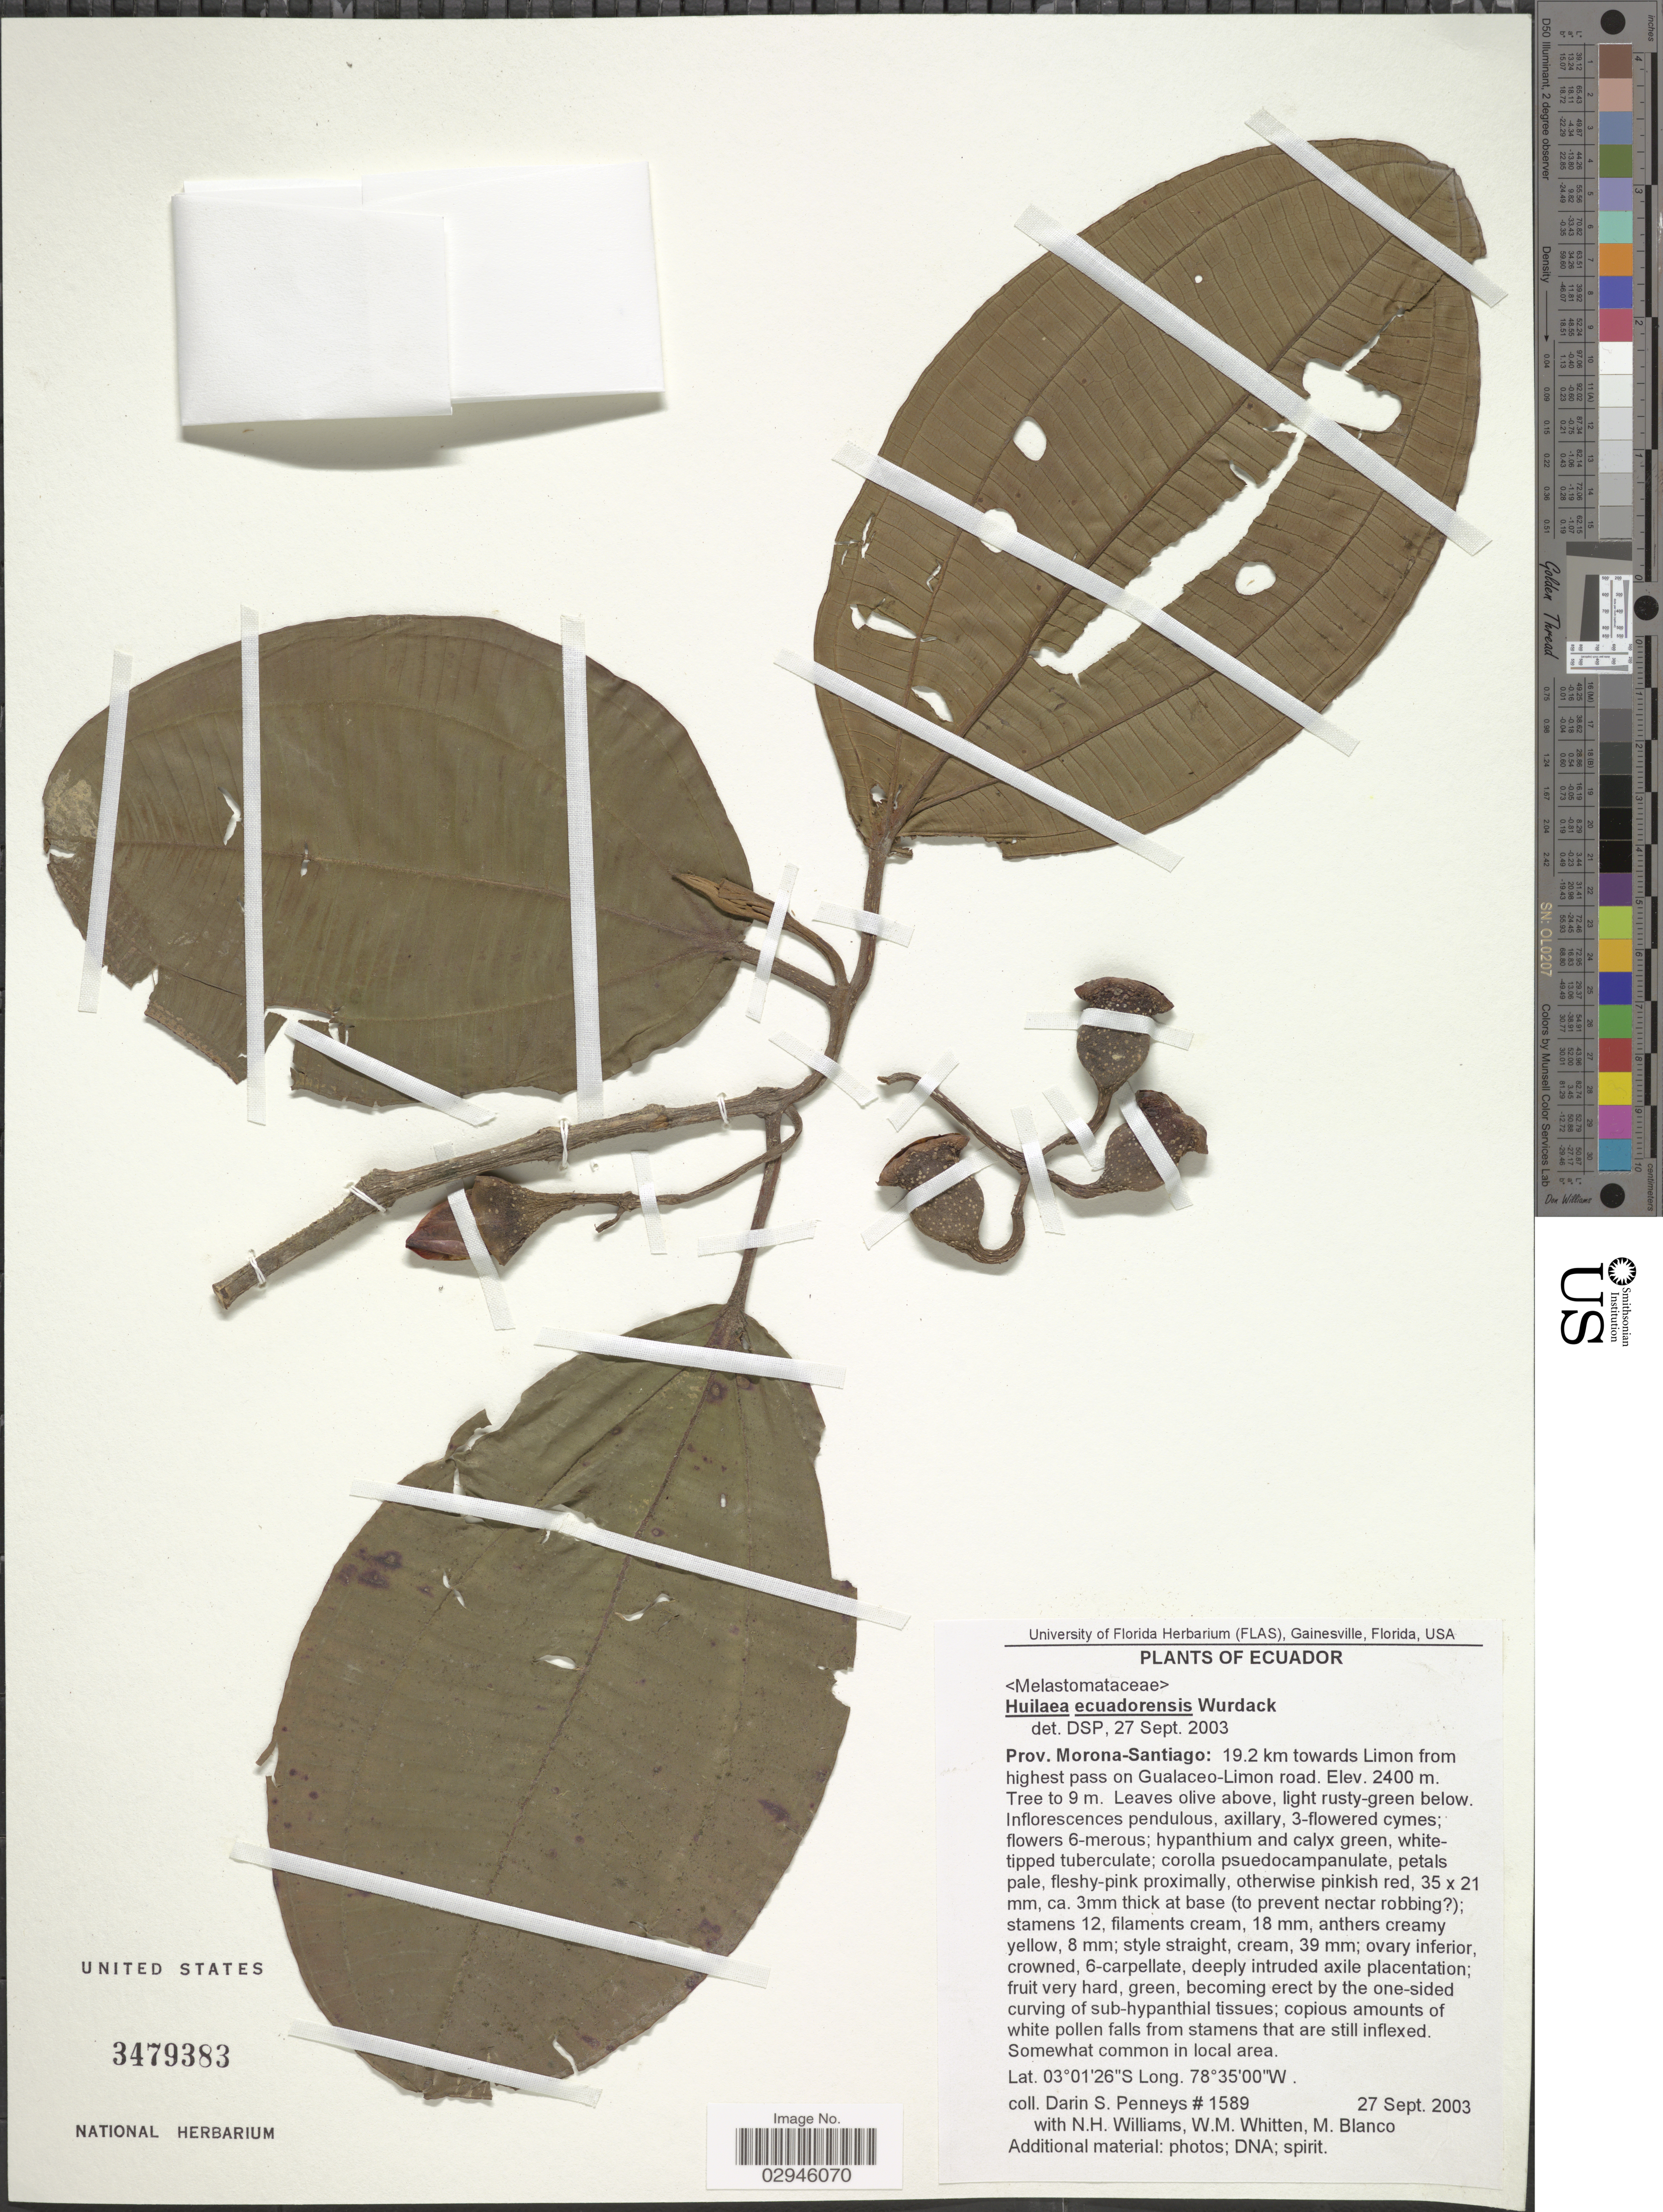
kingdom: Plantae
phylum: Tracheophyta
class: Magnoliopsida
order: Myrtales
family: Melastomataceae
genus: Chalybea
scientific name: Chalybea ecuadorensis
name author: (Wurdack) M.E. Morales & Penneys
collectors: D. S. Penneys, N. H. Williams, W. M. Whitten & M. Blanco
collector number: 1589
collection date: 2003-09-27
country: Ecuador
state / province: Morona-Santiago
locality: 19.2 km towards Limon from highest pass on Gualaceo-Limon road.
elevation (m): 2400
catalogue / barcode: US 3479383